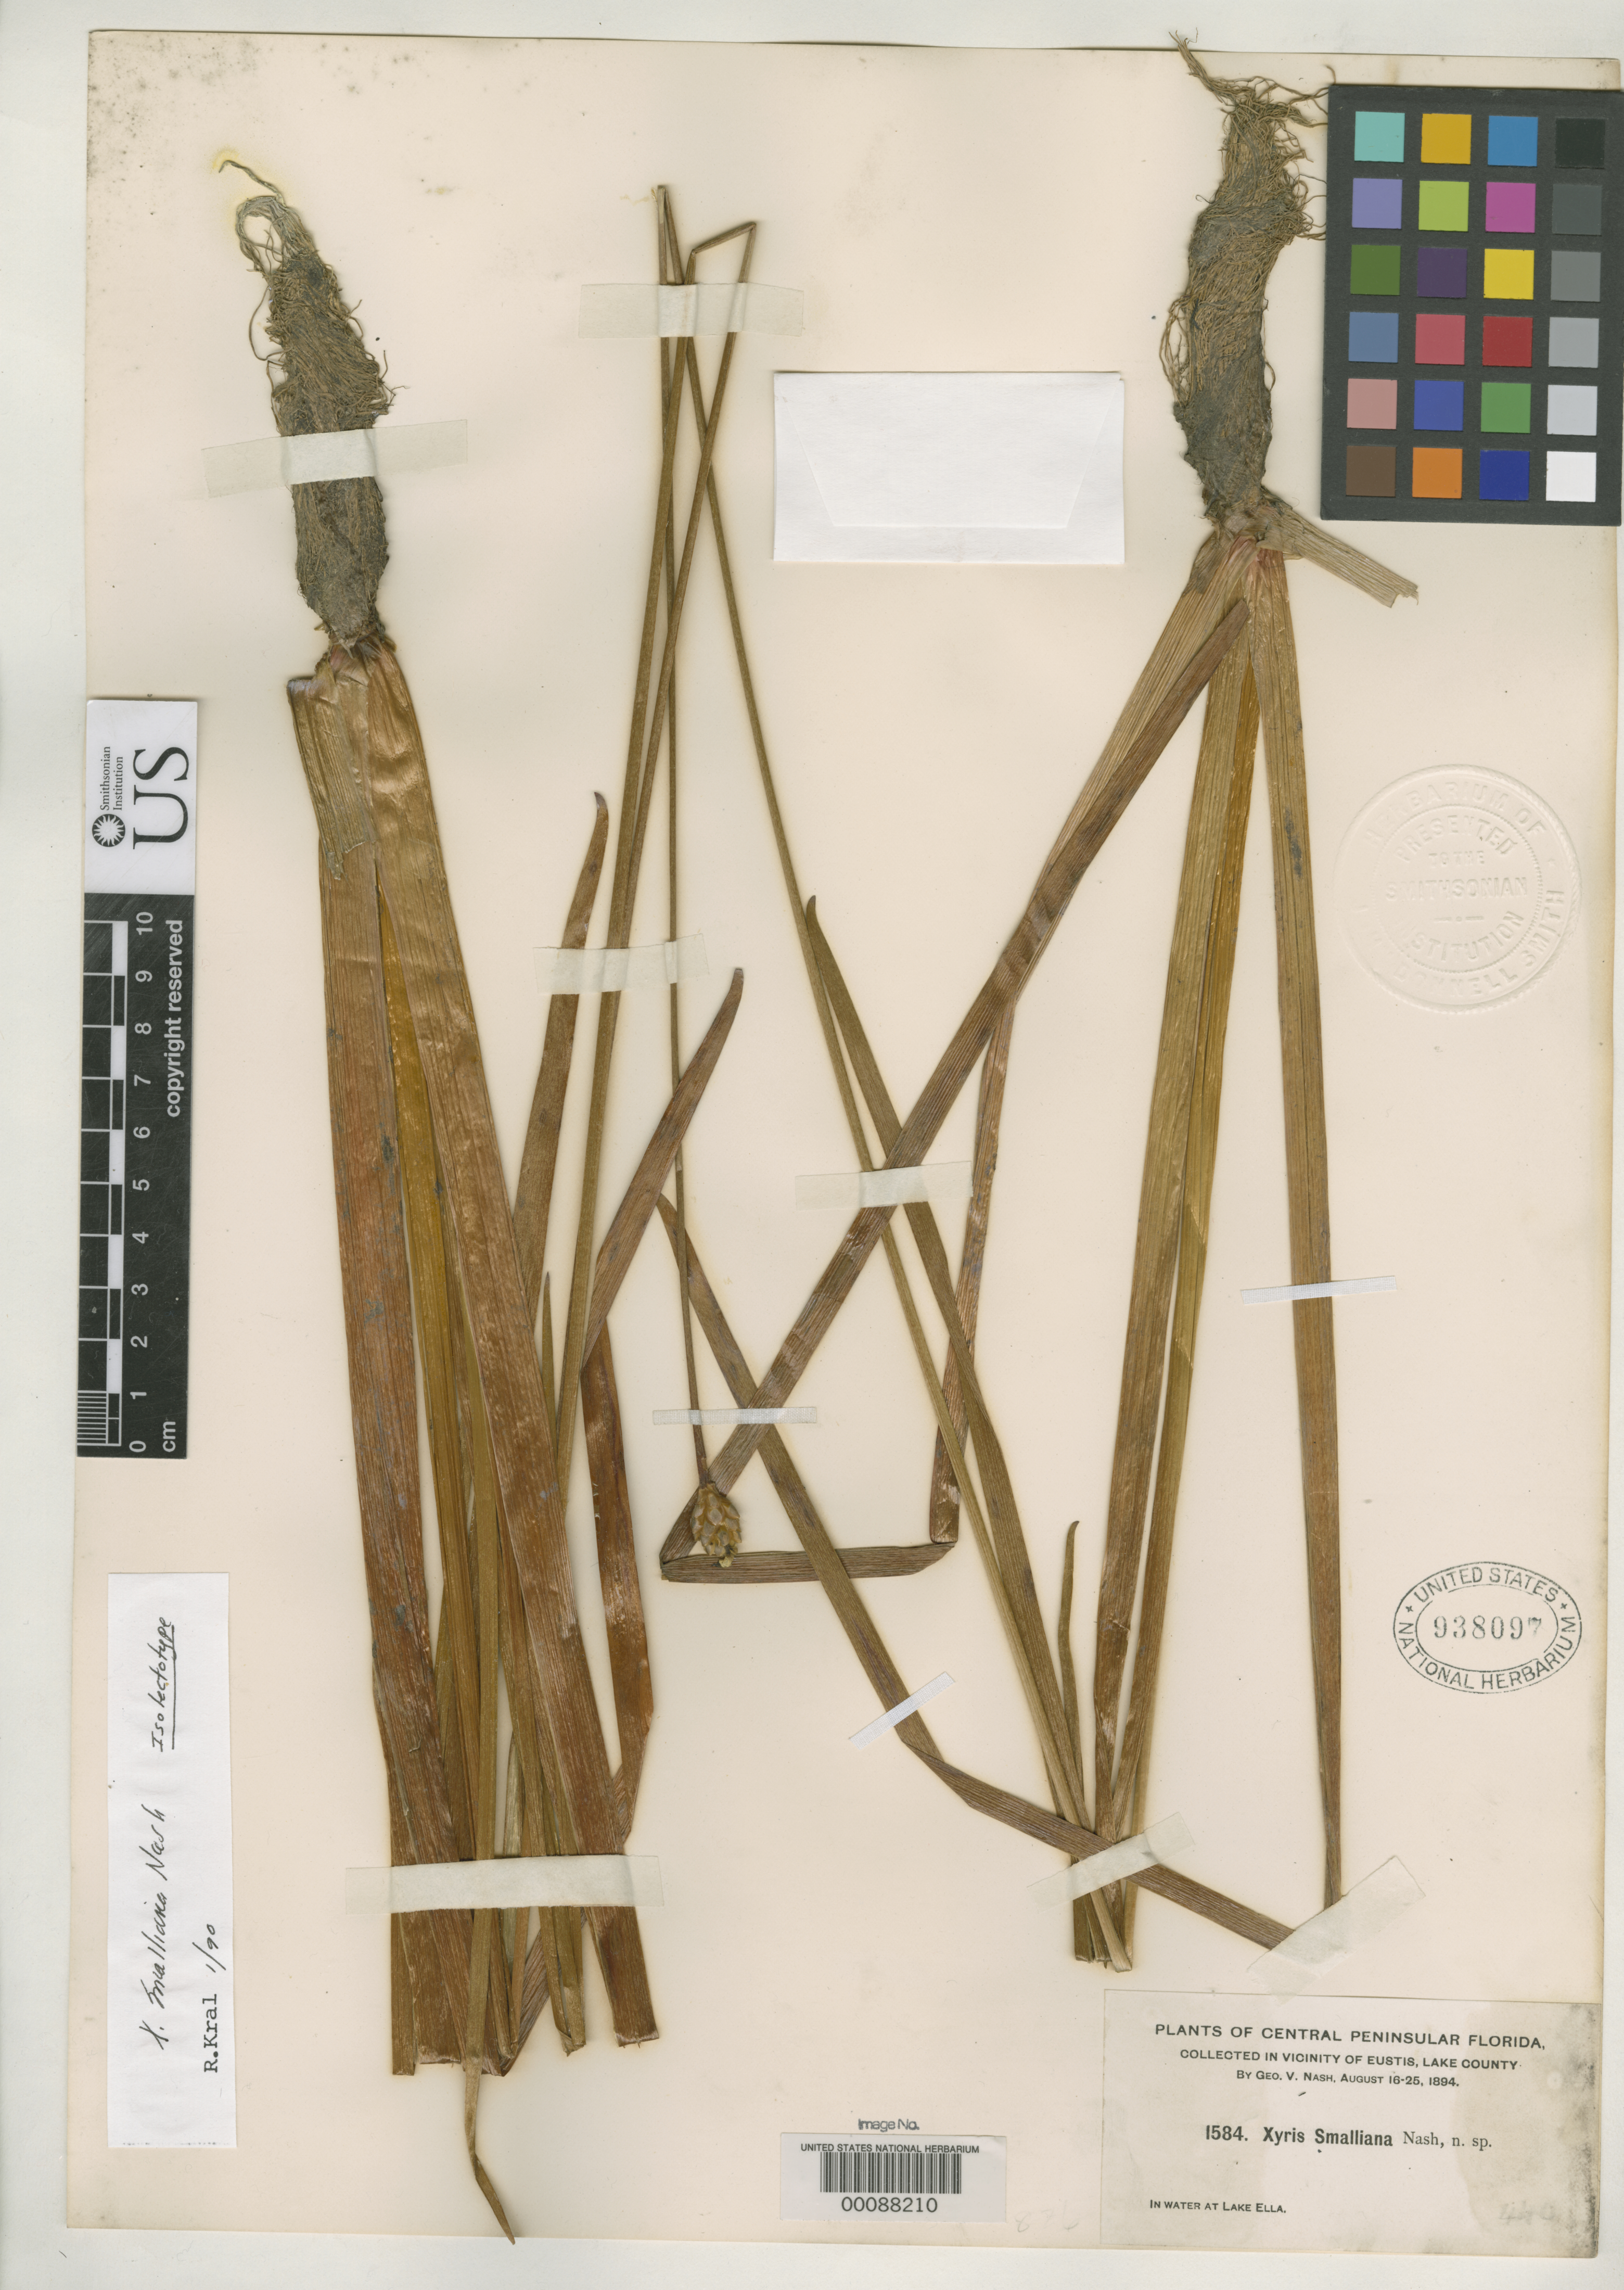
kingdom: Plantae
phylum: Tracheophyta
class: Liliopsida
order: Poales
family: Xyridaceae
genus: Xyris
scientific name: Xyris smalliana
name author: Nash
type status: Isotype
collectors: G. V. Nash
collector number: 1584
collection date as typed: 16 Aug 1894 to 25 Aug 1894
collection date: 1894-08-16/1894-08-25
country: United States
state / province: Florida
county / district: Lake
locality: North of Trout Lake, near Eustis, at Lake Ella.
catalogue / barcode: US 938097